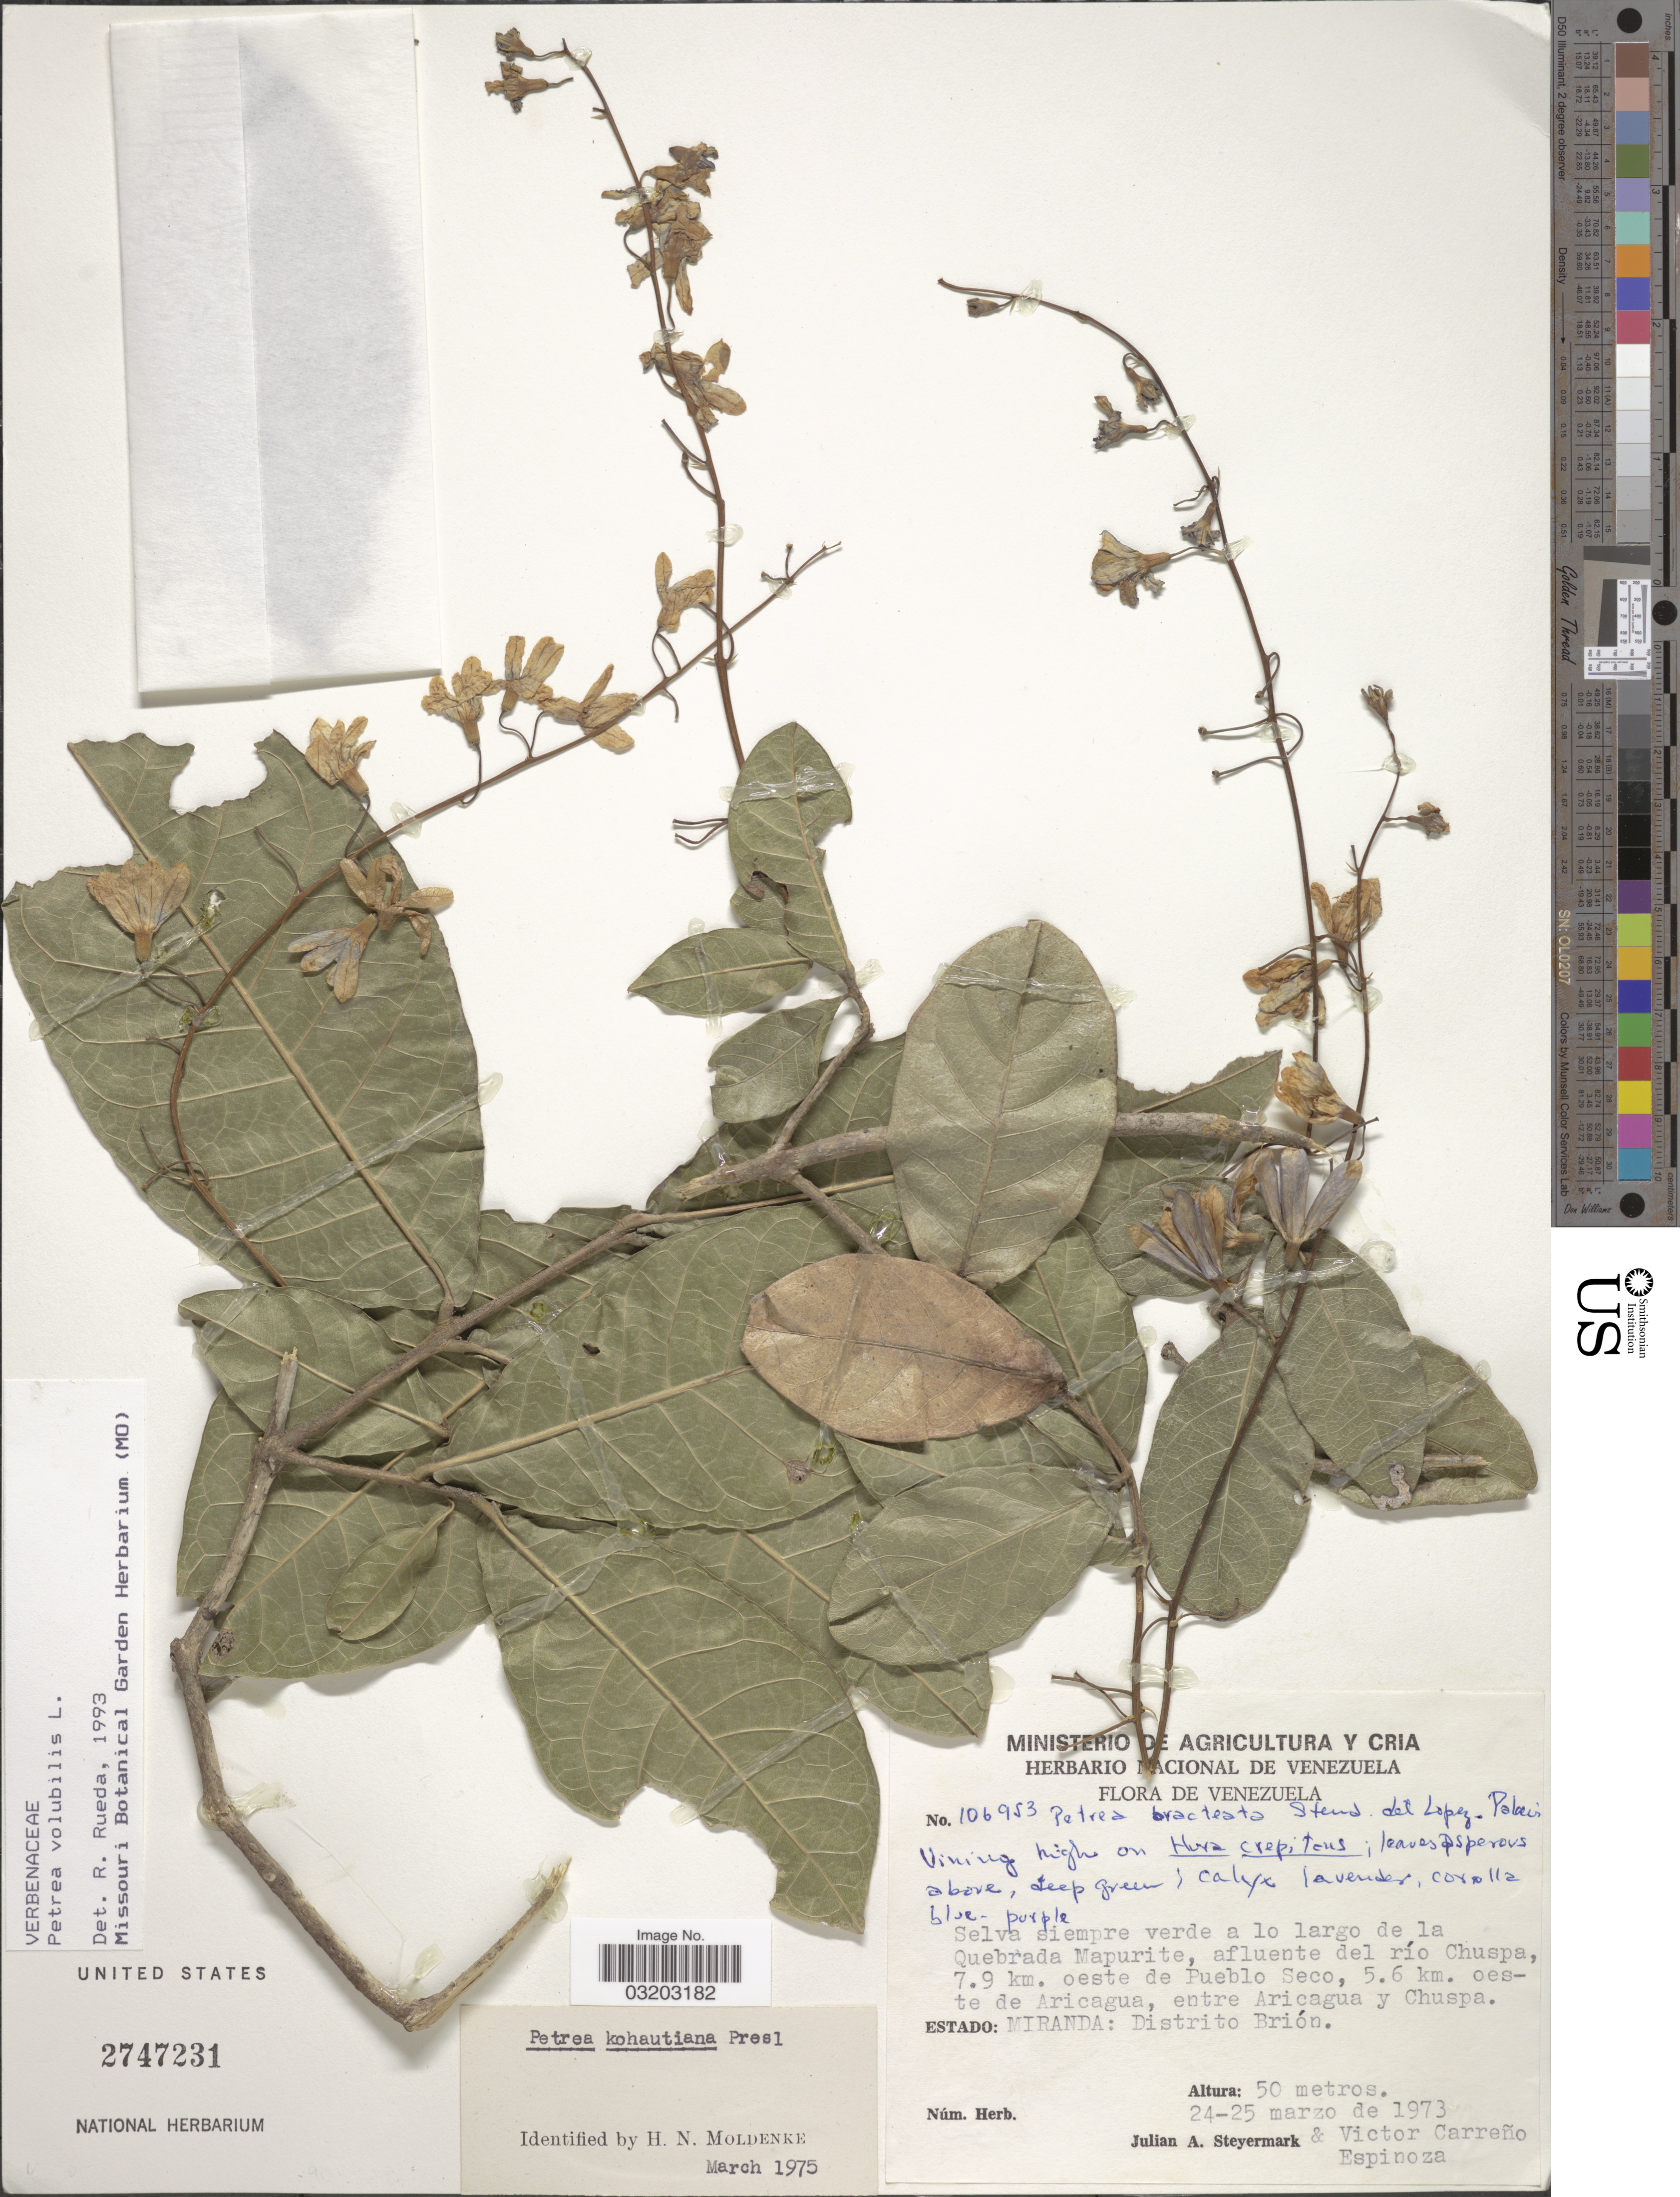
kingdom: Plantae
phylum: Tracheophyta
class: Magnoliopsida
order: Lamiales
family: Verbenaceae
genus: Petrea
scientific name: Petrea volubilis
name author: L.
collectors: J. Steyermark & V. Carreño E.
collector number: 106953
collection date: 1973-03-24/1973-03-25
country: Venezuela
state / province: Miranda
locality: Selva siempre verde a lo largo de la Quebrada Mapurite, afluente del río Chuspa, 7.9 km. oeste de Pueblo Seco, 5.6 km. oeste de Aricagua, entre Aricagua y Chuspa. Distrito Brión.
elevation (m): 50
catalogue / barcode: US 2747231